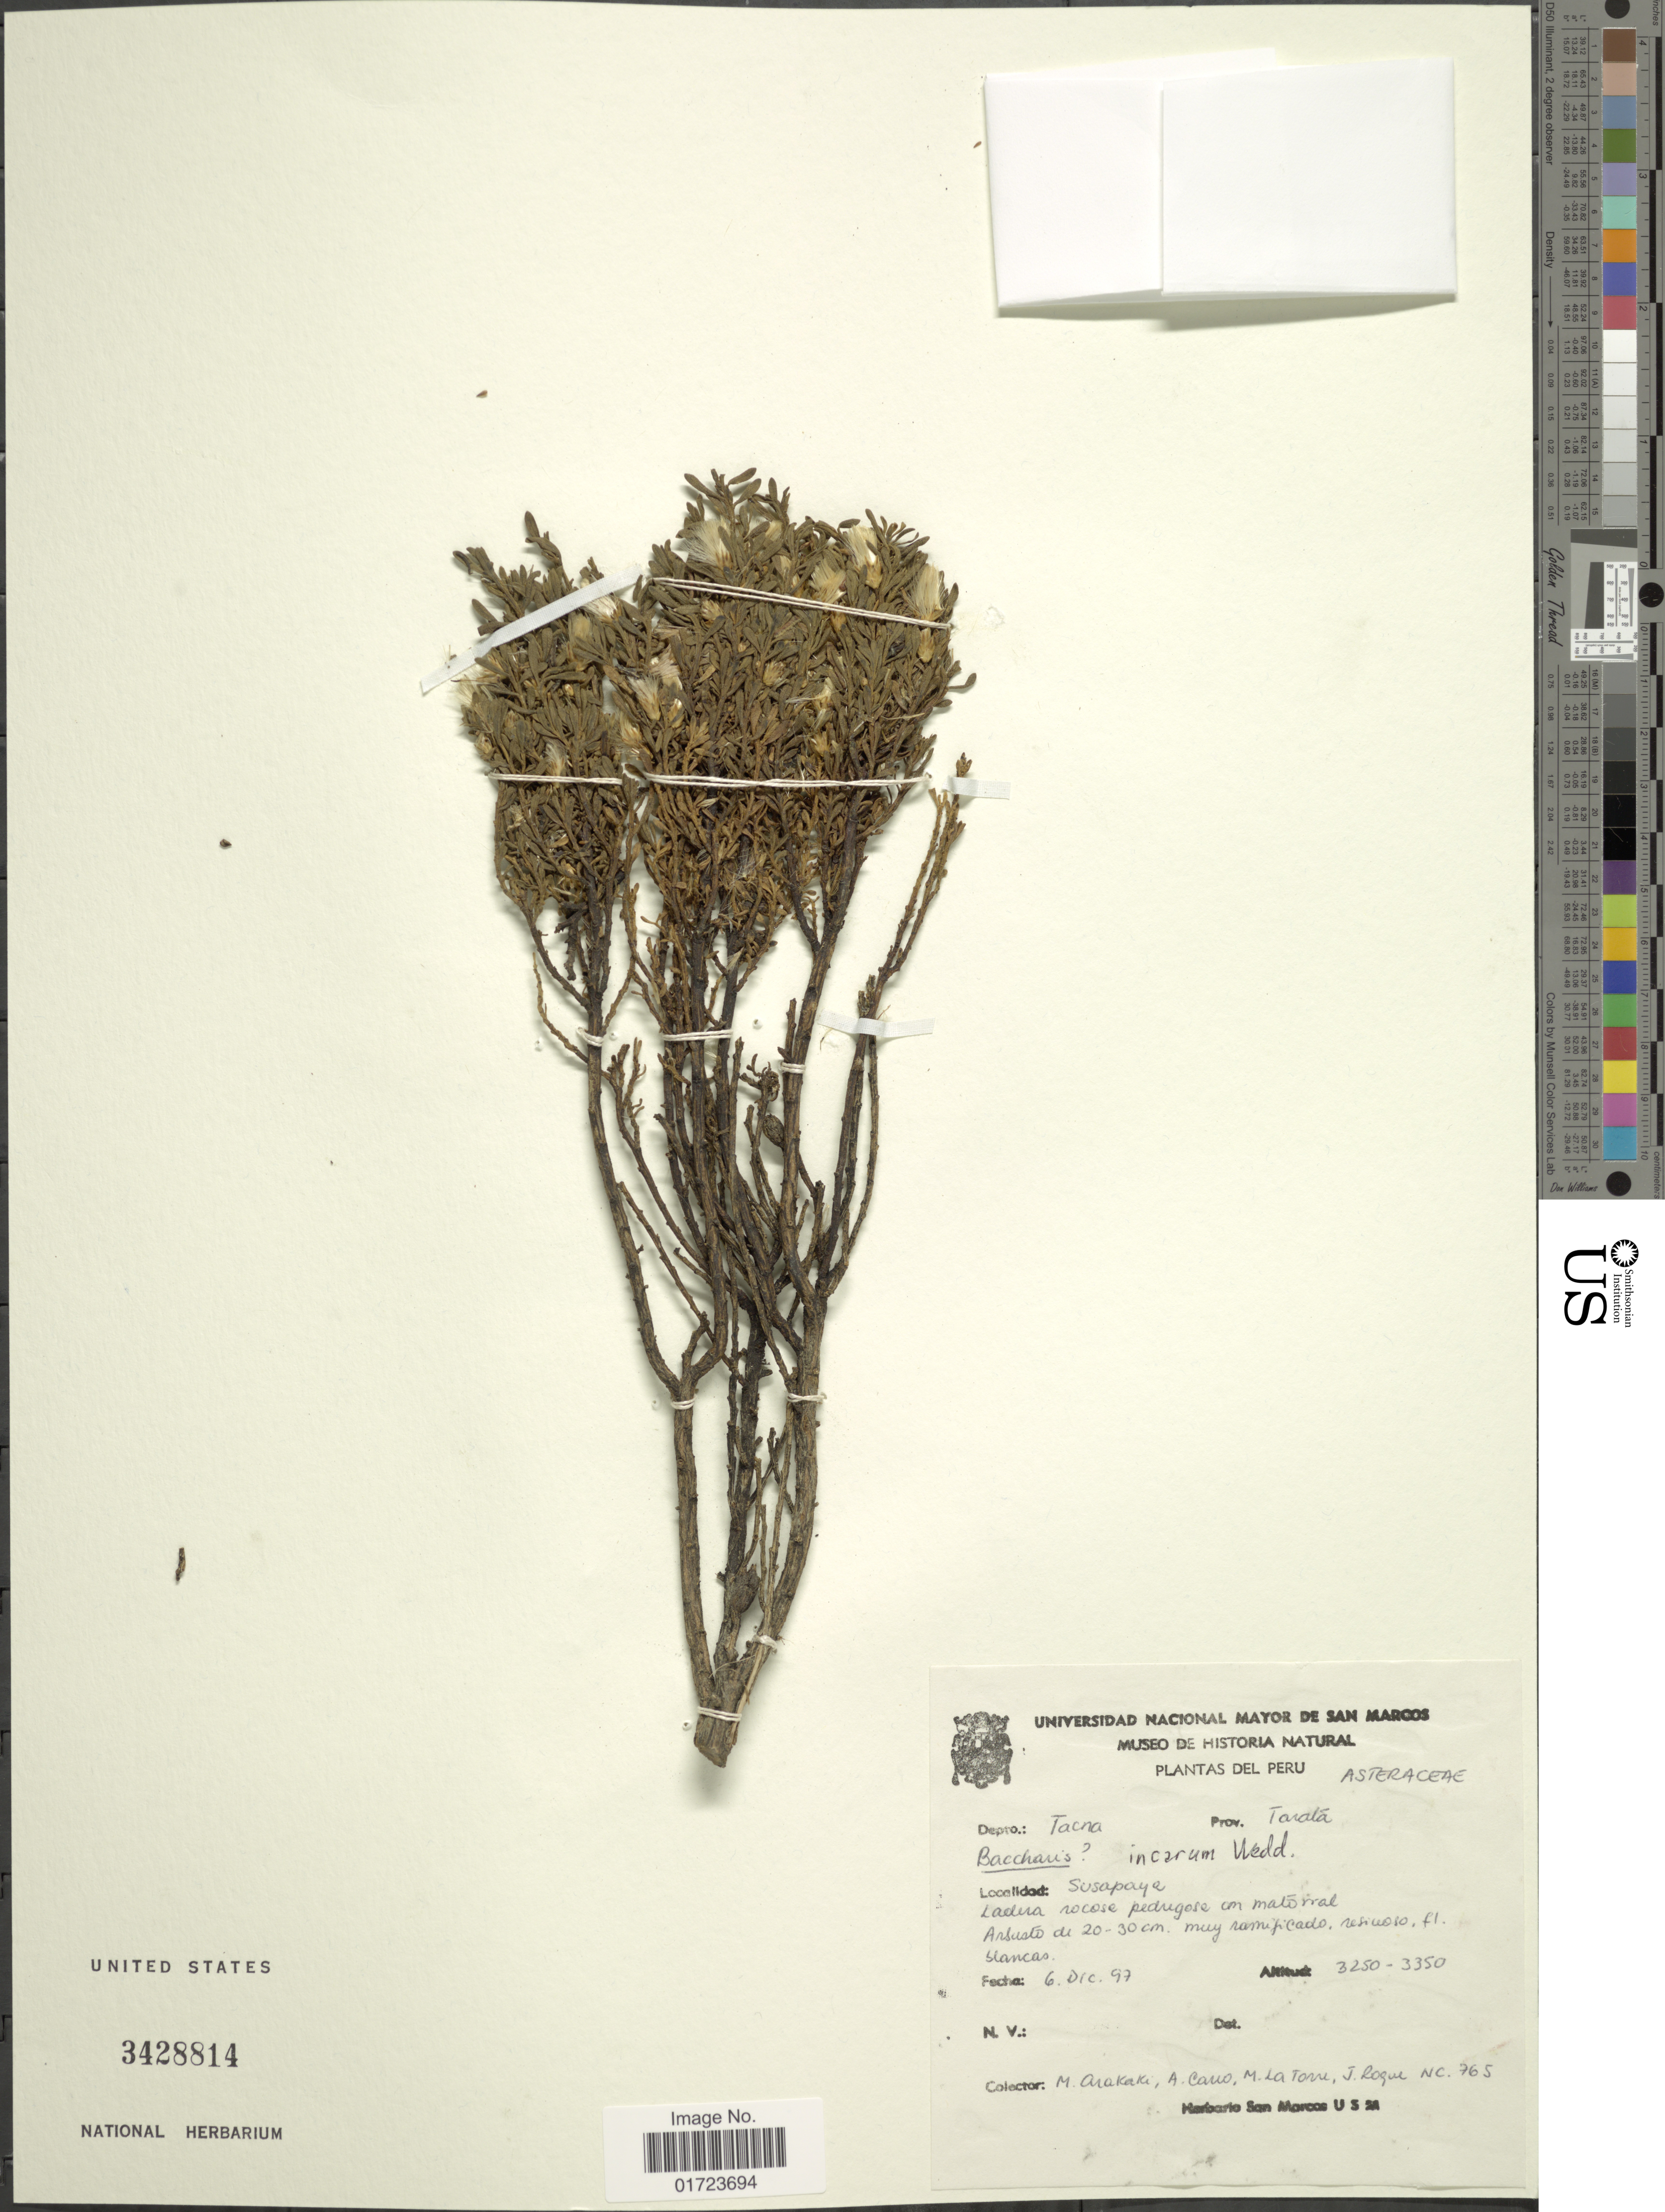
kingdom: Plantae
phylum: Tracheophyta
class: Magnoliopsida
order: Asterales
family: Asteraceae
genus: Baccharis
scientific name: Baccharis tola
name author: Phil.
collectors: M. Arakaki, A. Cano, M. I. La Torre & J. Roque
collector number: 765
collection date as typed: Transcribed d/m/y: 6/12/97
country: Peru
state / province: Tacna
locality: Depto.: Tacna, Susapaye.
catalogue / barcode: US 3428814